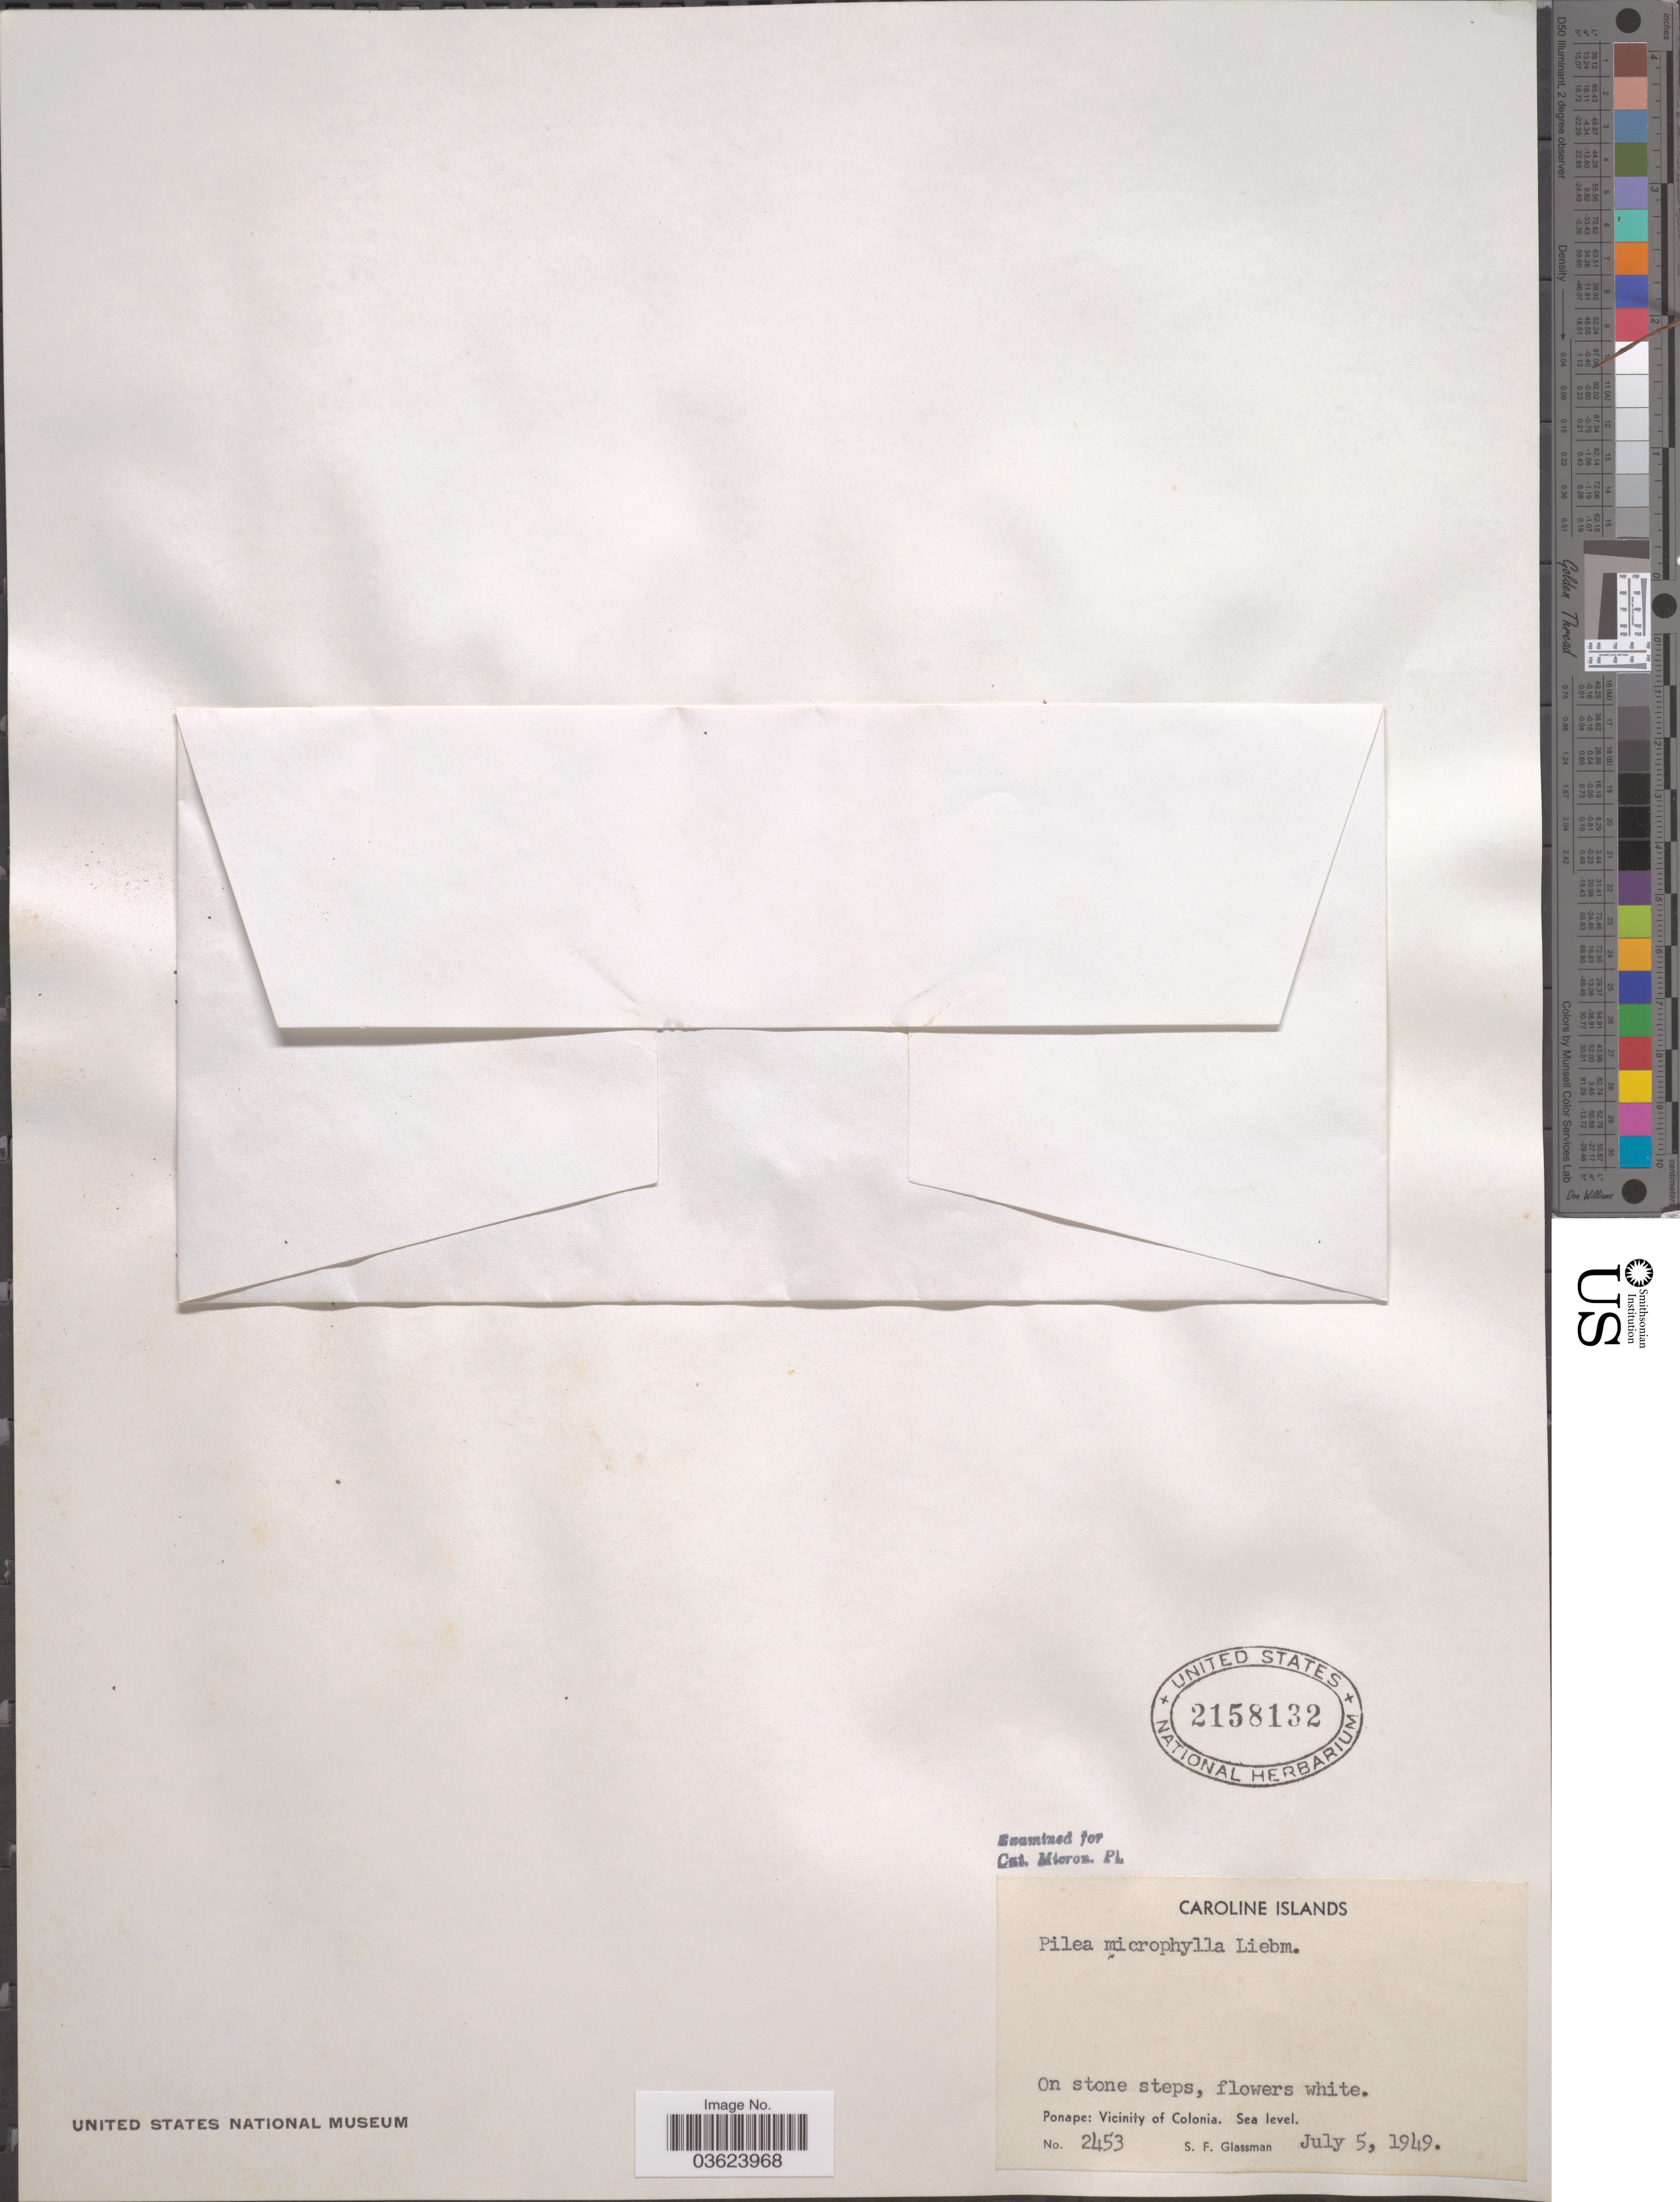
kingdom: Plantae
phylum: Tracheophyta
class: Magnoliopsida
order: Rosales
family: Urticaceae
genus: Pilea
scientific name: Pilea microphylla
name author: (L.) Liebm.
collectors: S. F. Glassman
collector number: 2453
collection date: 1949-07-05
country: Micronesia, Federated States of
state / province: Pohnpei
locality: Caroline Islands. Ponape: Vicinity of Colonia.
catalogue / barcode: US 2158132